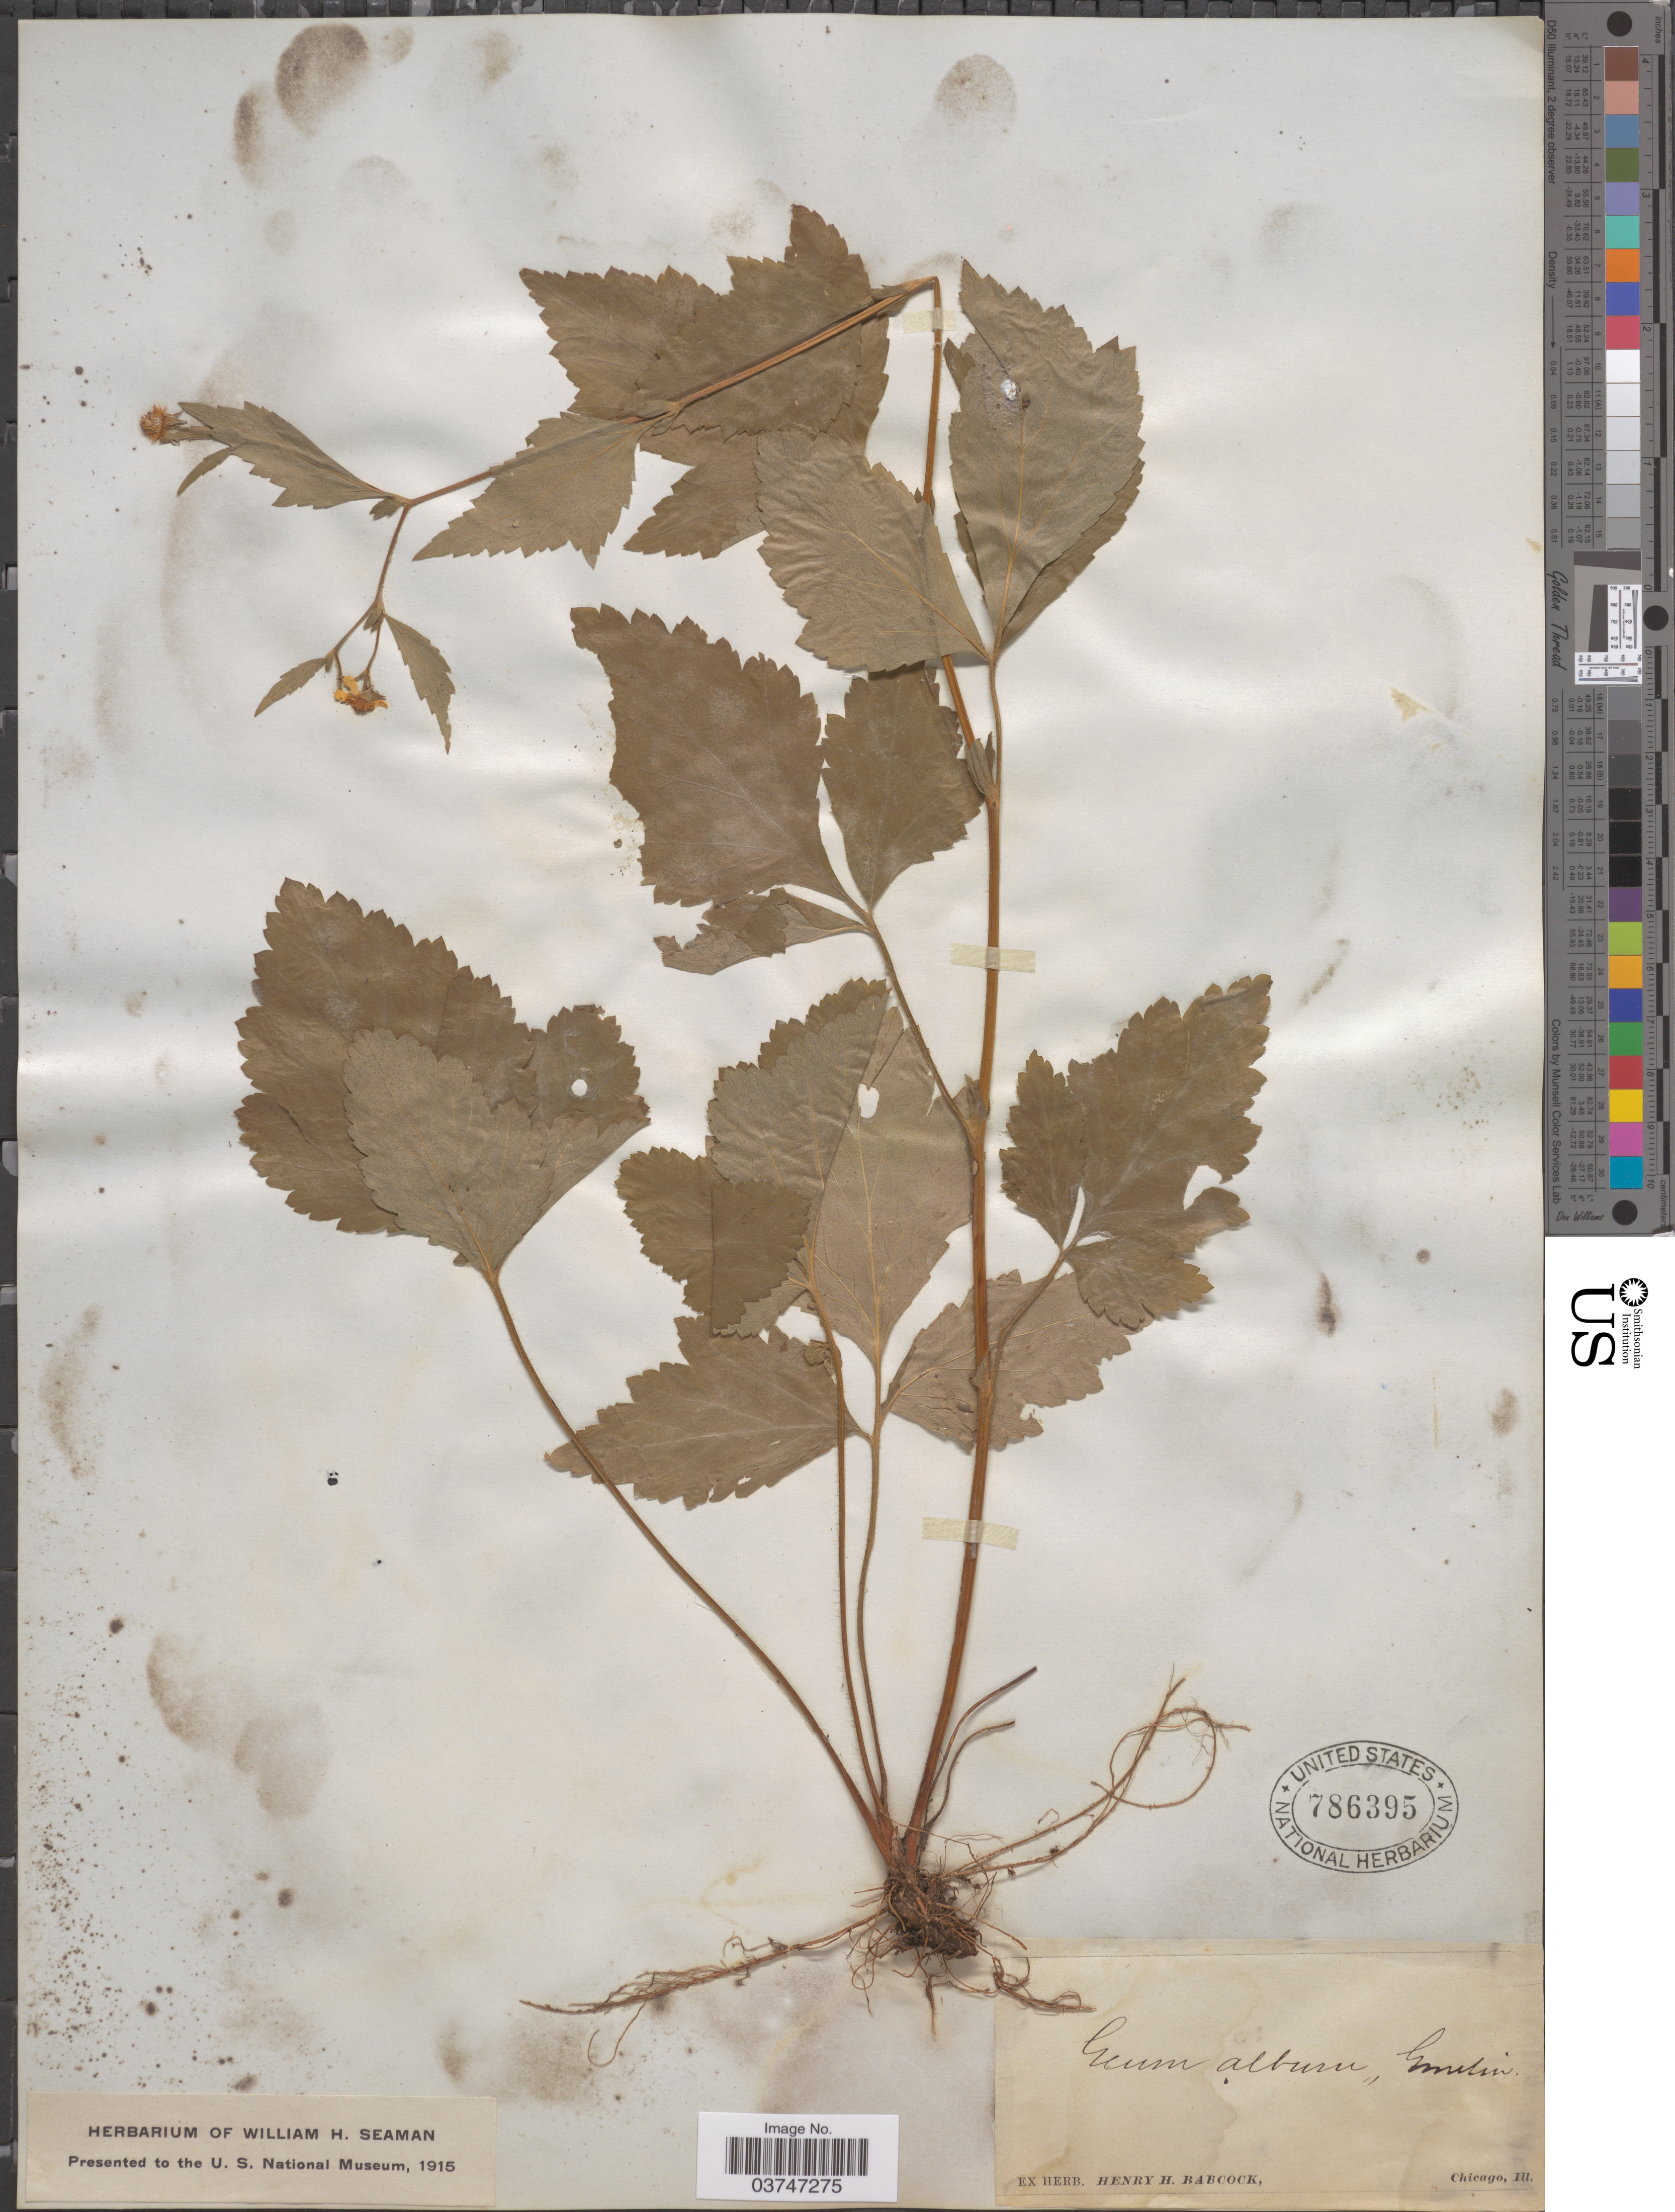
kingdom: Plantae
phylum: Tracheophyta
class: Magnoliopsida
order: Rosales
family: Rosaceae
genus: Geum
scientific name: Geum canadense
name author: Jacq.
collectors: ex herb. Henry Homes Babcock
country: United States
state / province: Illinois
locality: Chicago.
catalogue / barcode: US 786395